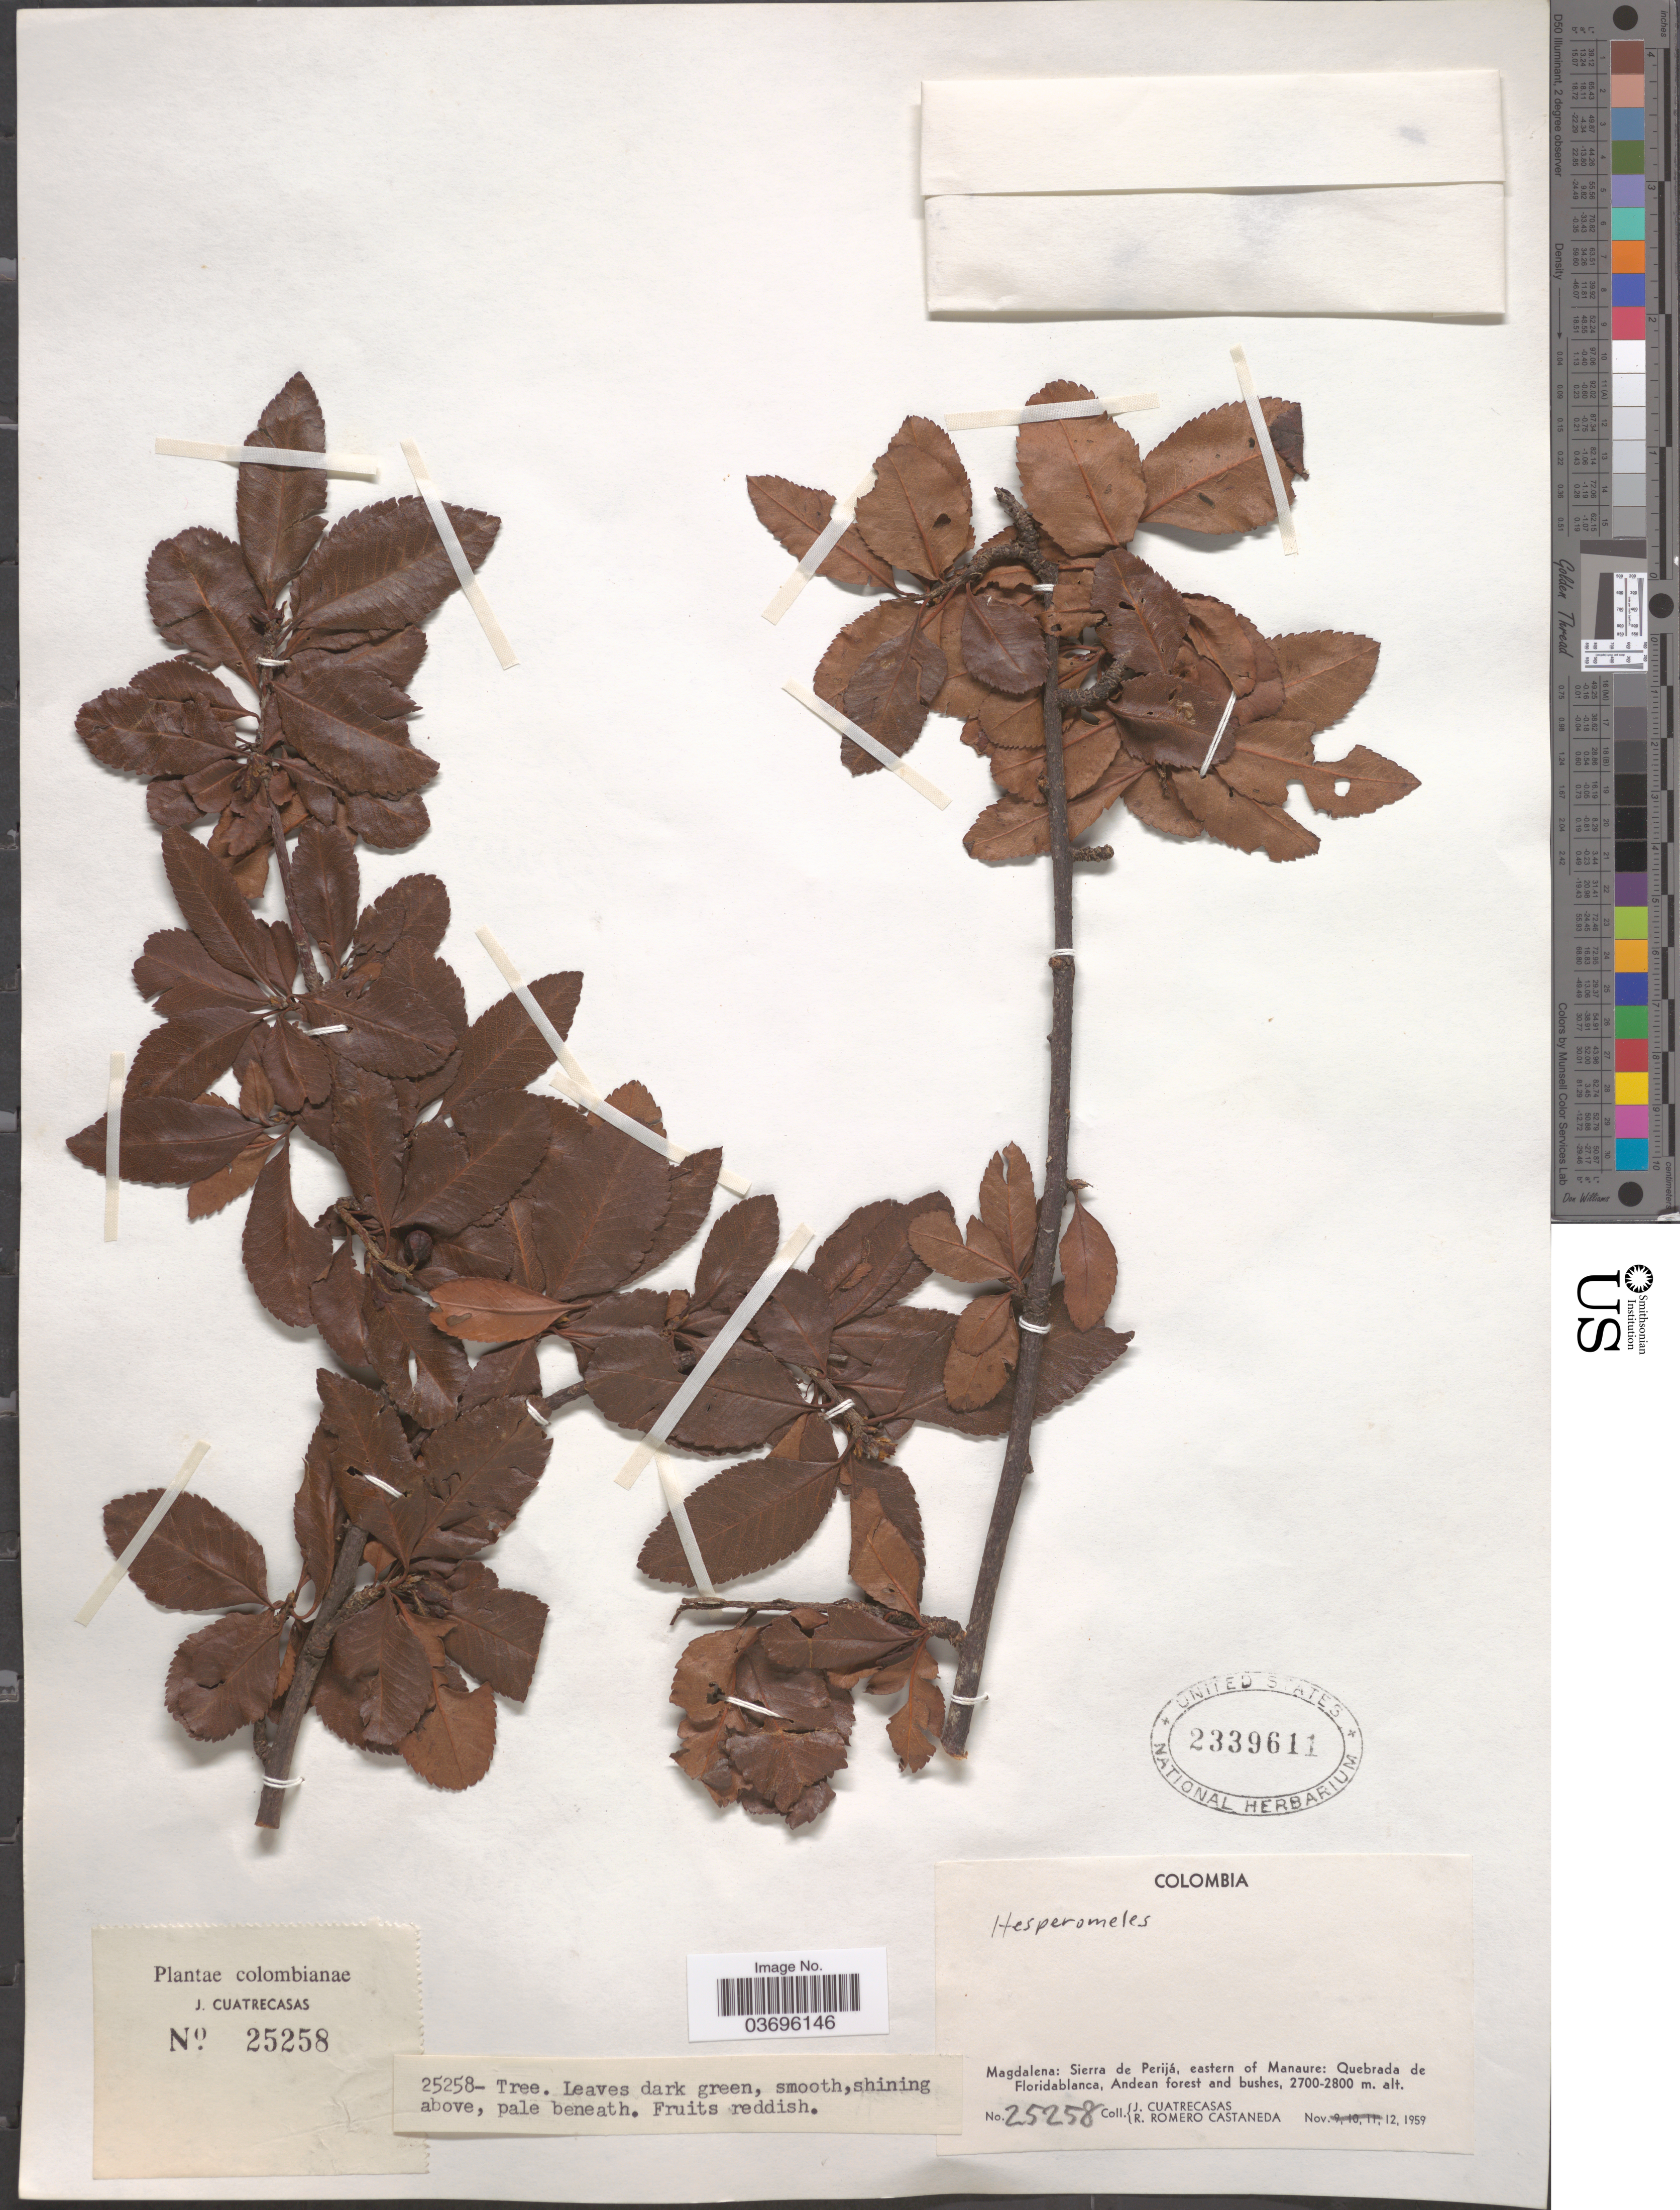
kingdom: Plantae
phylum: Tracheophyta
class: Magnoliopsida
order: Rosales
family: Rosaceae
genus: Hesperomeles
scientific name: Hesperomeles sp.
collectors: J. Cuatrecasas & R. Romero Castañeda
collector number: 25258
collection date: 1959-11-12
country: Colombia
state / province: Magdalena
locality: Sierra de Perijá, eastern of Manaure: Quebrada de Floridablanca, Andean forest and bushes.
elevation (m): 2700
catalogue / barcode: US 2339611